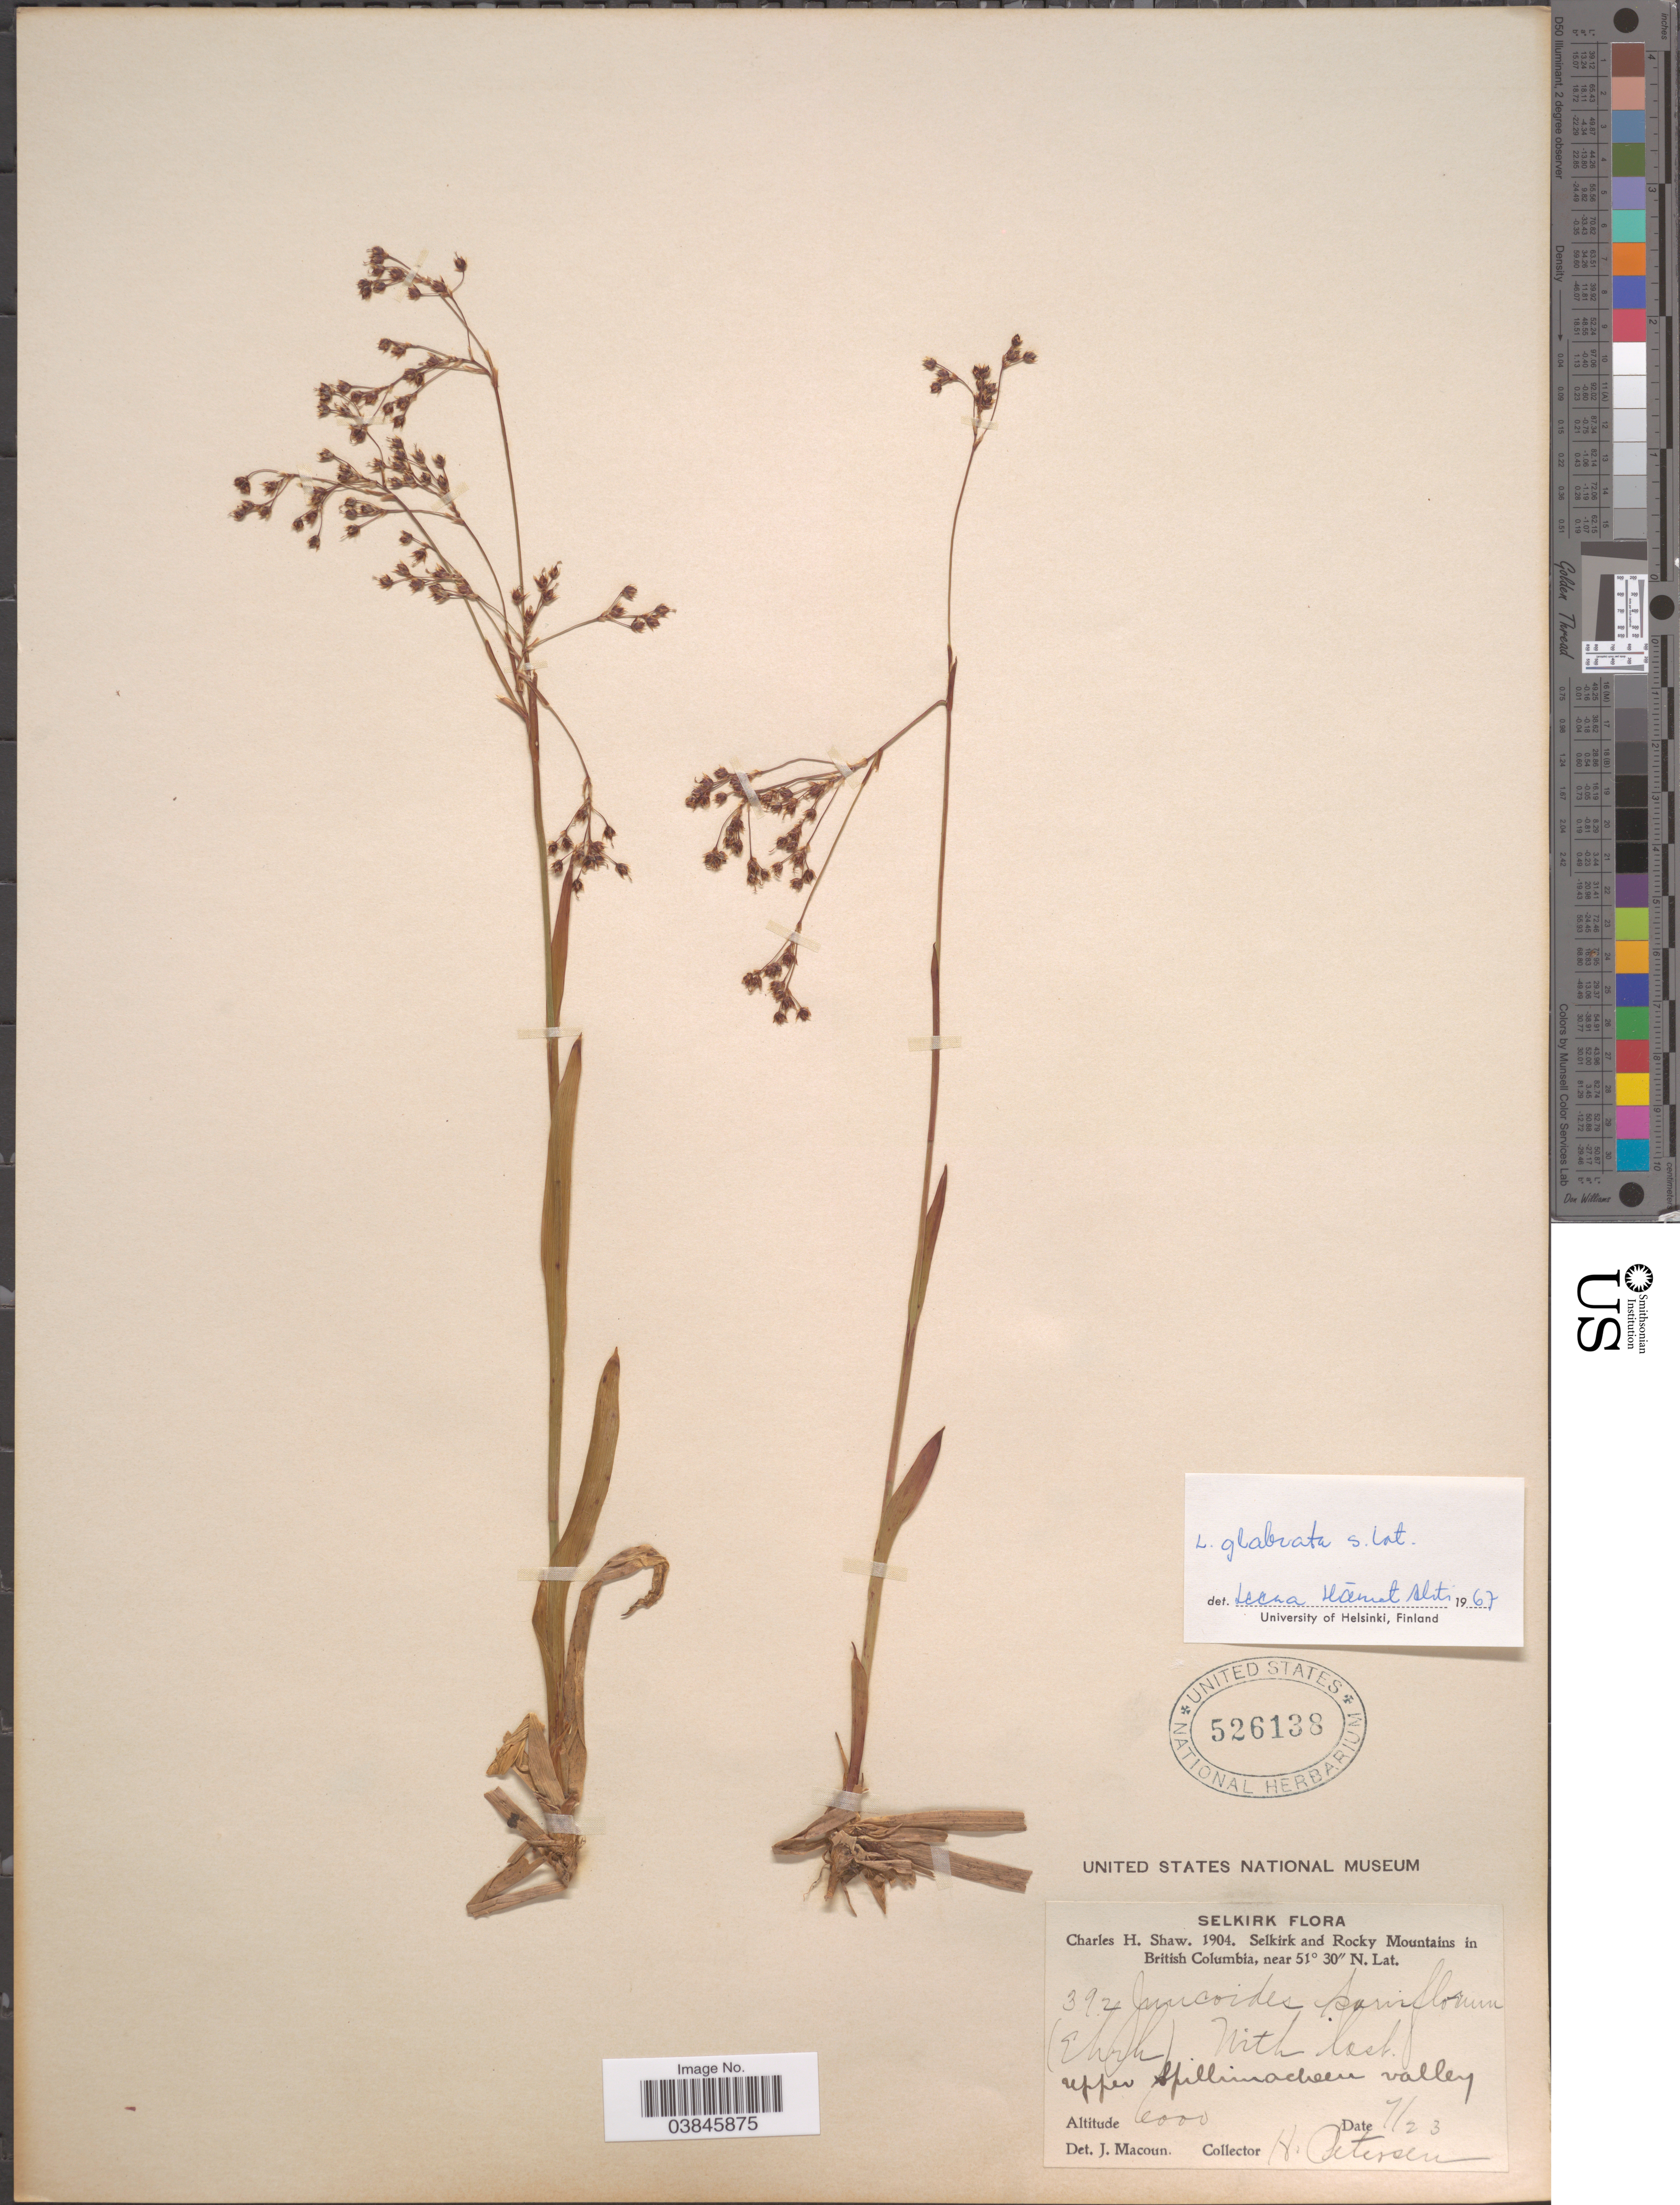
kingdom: Plantae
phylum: Tracheophyta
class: Liliopsida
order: Poales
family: Juncaceae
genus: Luzula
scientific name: Luzula glabrata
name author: (Hoppe) Desv.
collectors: H. Petersen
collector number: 392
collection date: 1904-07-23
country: Canada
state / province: British Columbia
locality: Selkirk and Rocky Mountains. Upper Spillimacheen Valley.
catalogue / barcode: US 526138